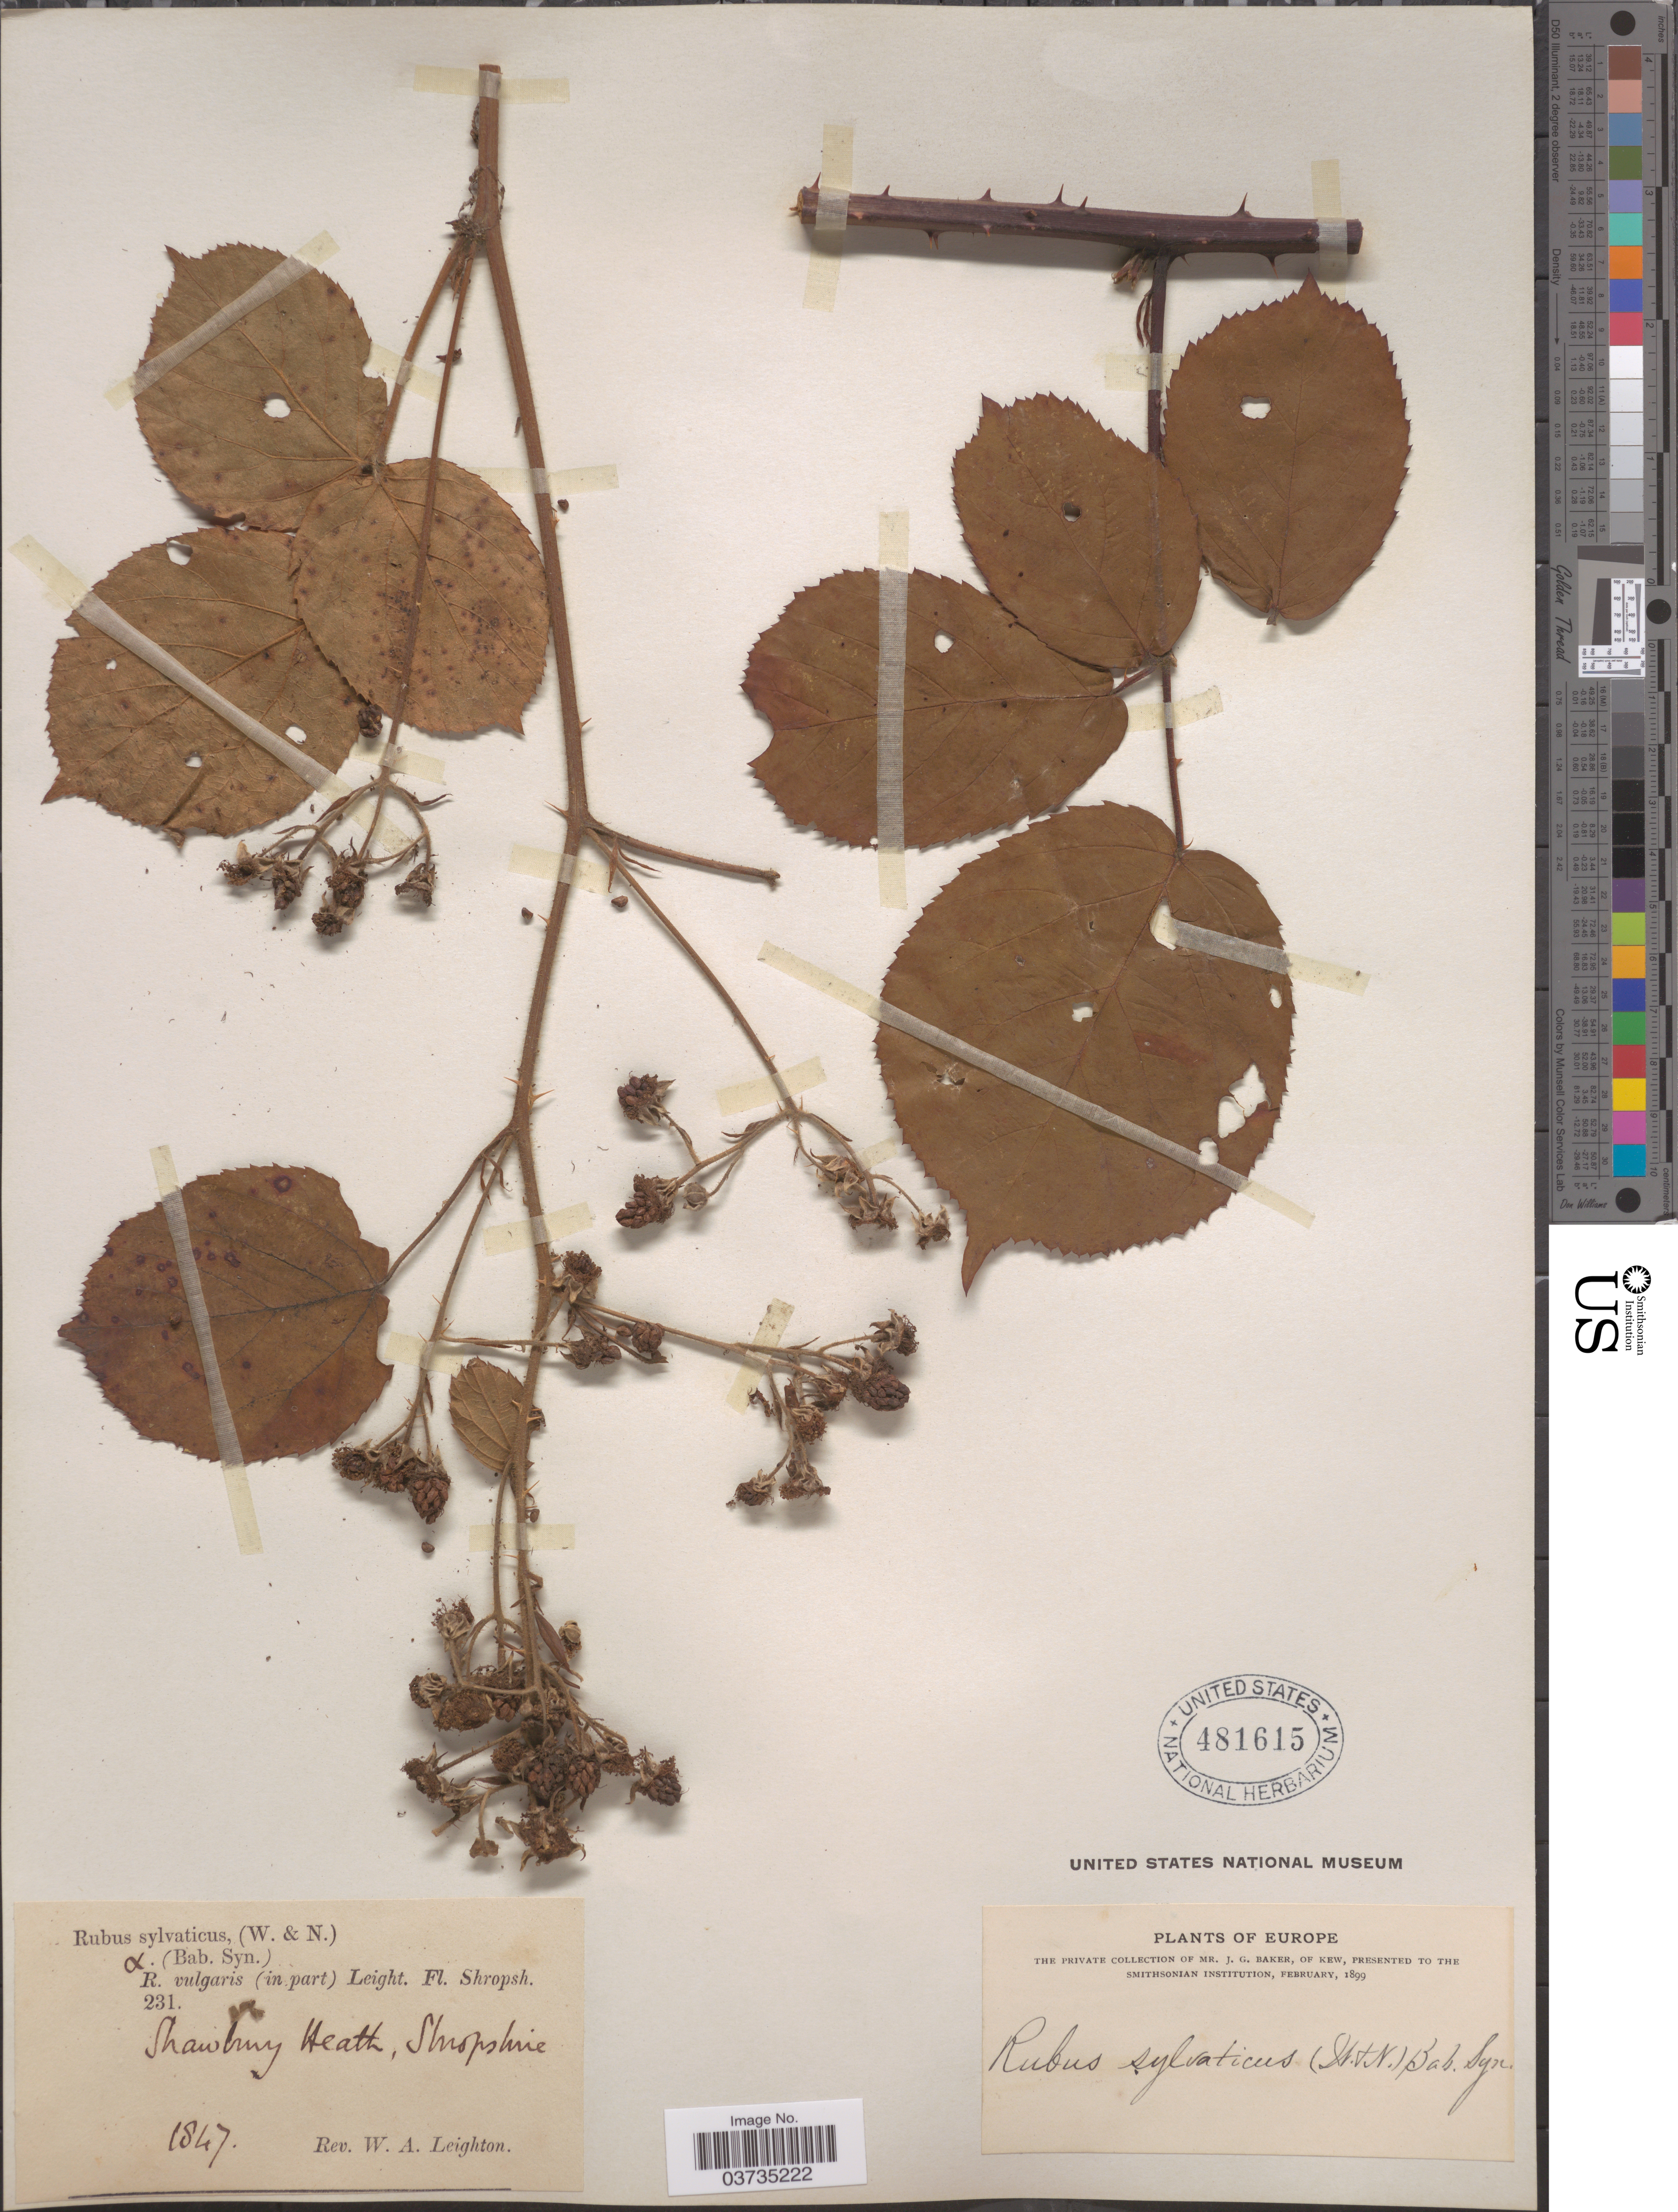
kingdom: Plantae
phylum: Tracheophyta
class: Magnoliopsida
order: Rosales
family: Rosaceae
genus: Rubus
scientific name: Rubus sylvaticus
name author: Weihe & Nees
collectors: W. Leighton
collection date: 1847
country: United Kingdom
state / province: England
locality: Europe. Shawbury Heath, Shropshire.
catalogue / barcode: US 481615